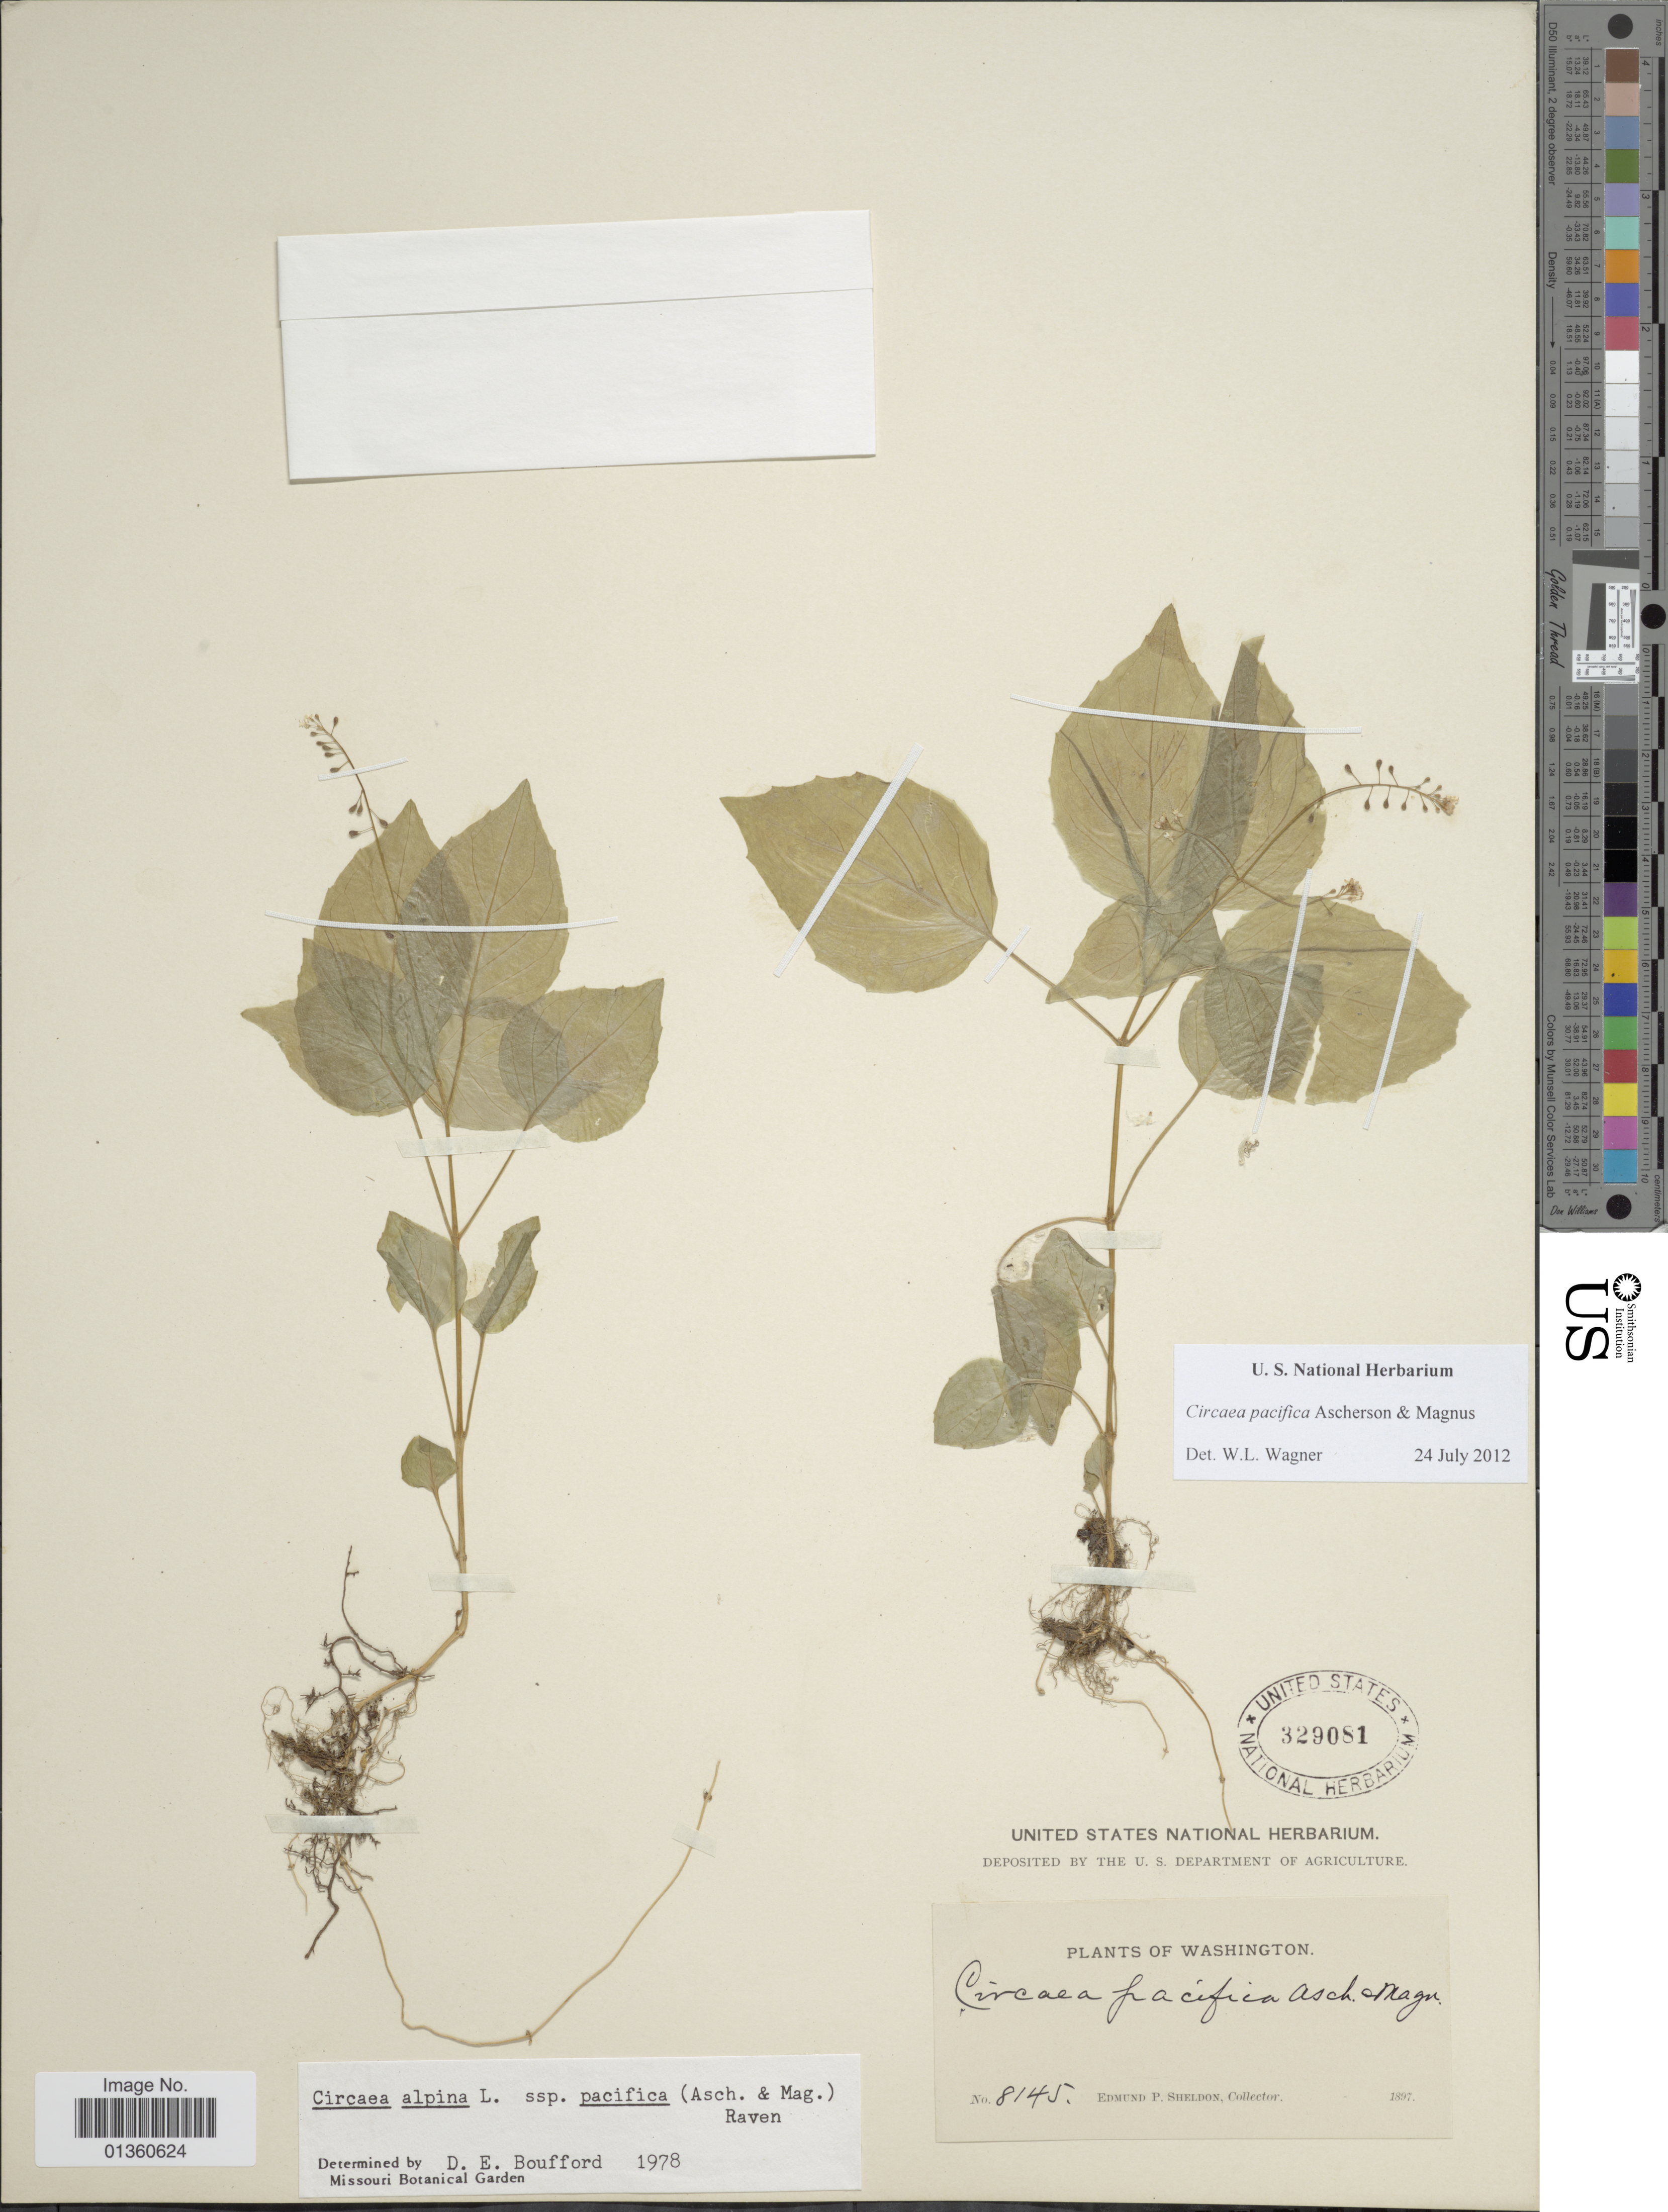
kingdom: Plantae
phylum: Tracheophyta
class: Magnoliopsida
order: Myrtales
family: Onagraceae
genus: Circaea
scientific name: Circaea pacifica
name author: Asch. & Magnus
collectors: E. P. Sheldon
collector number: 8145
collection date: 1897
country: United States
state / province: Washington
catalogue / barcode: US 329081